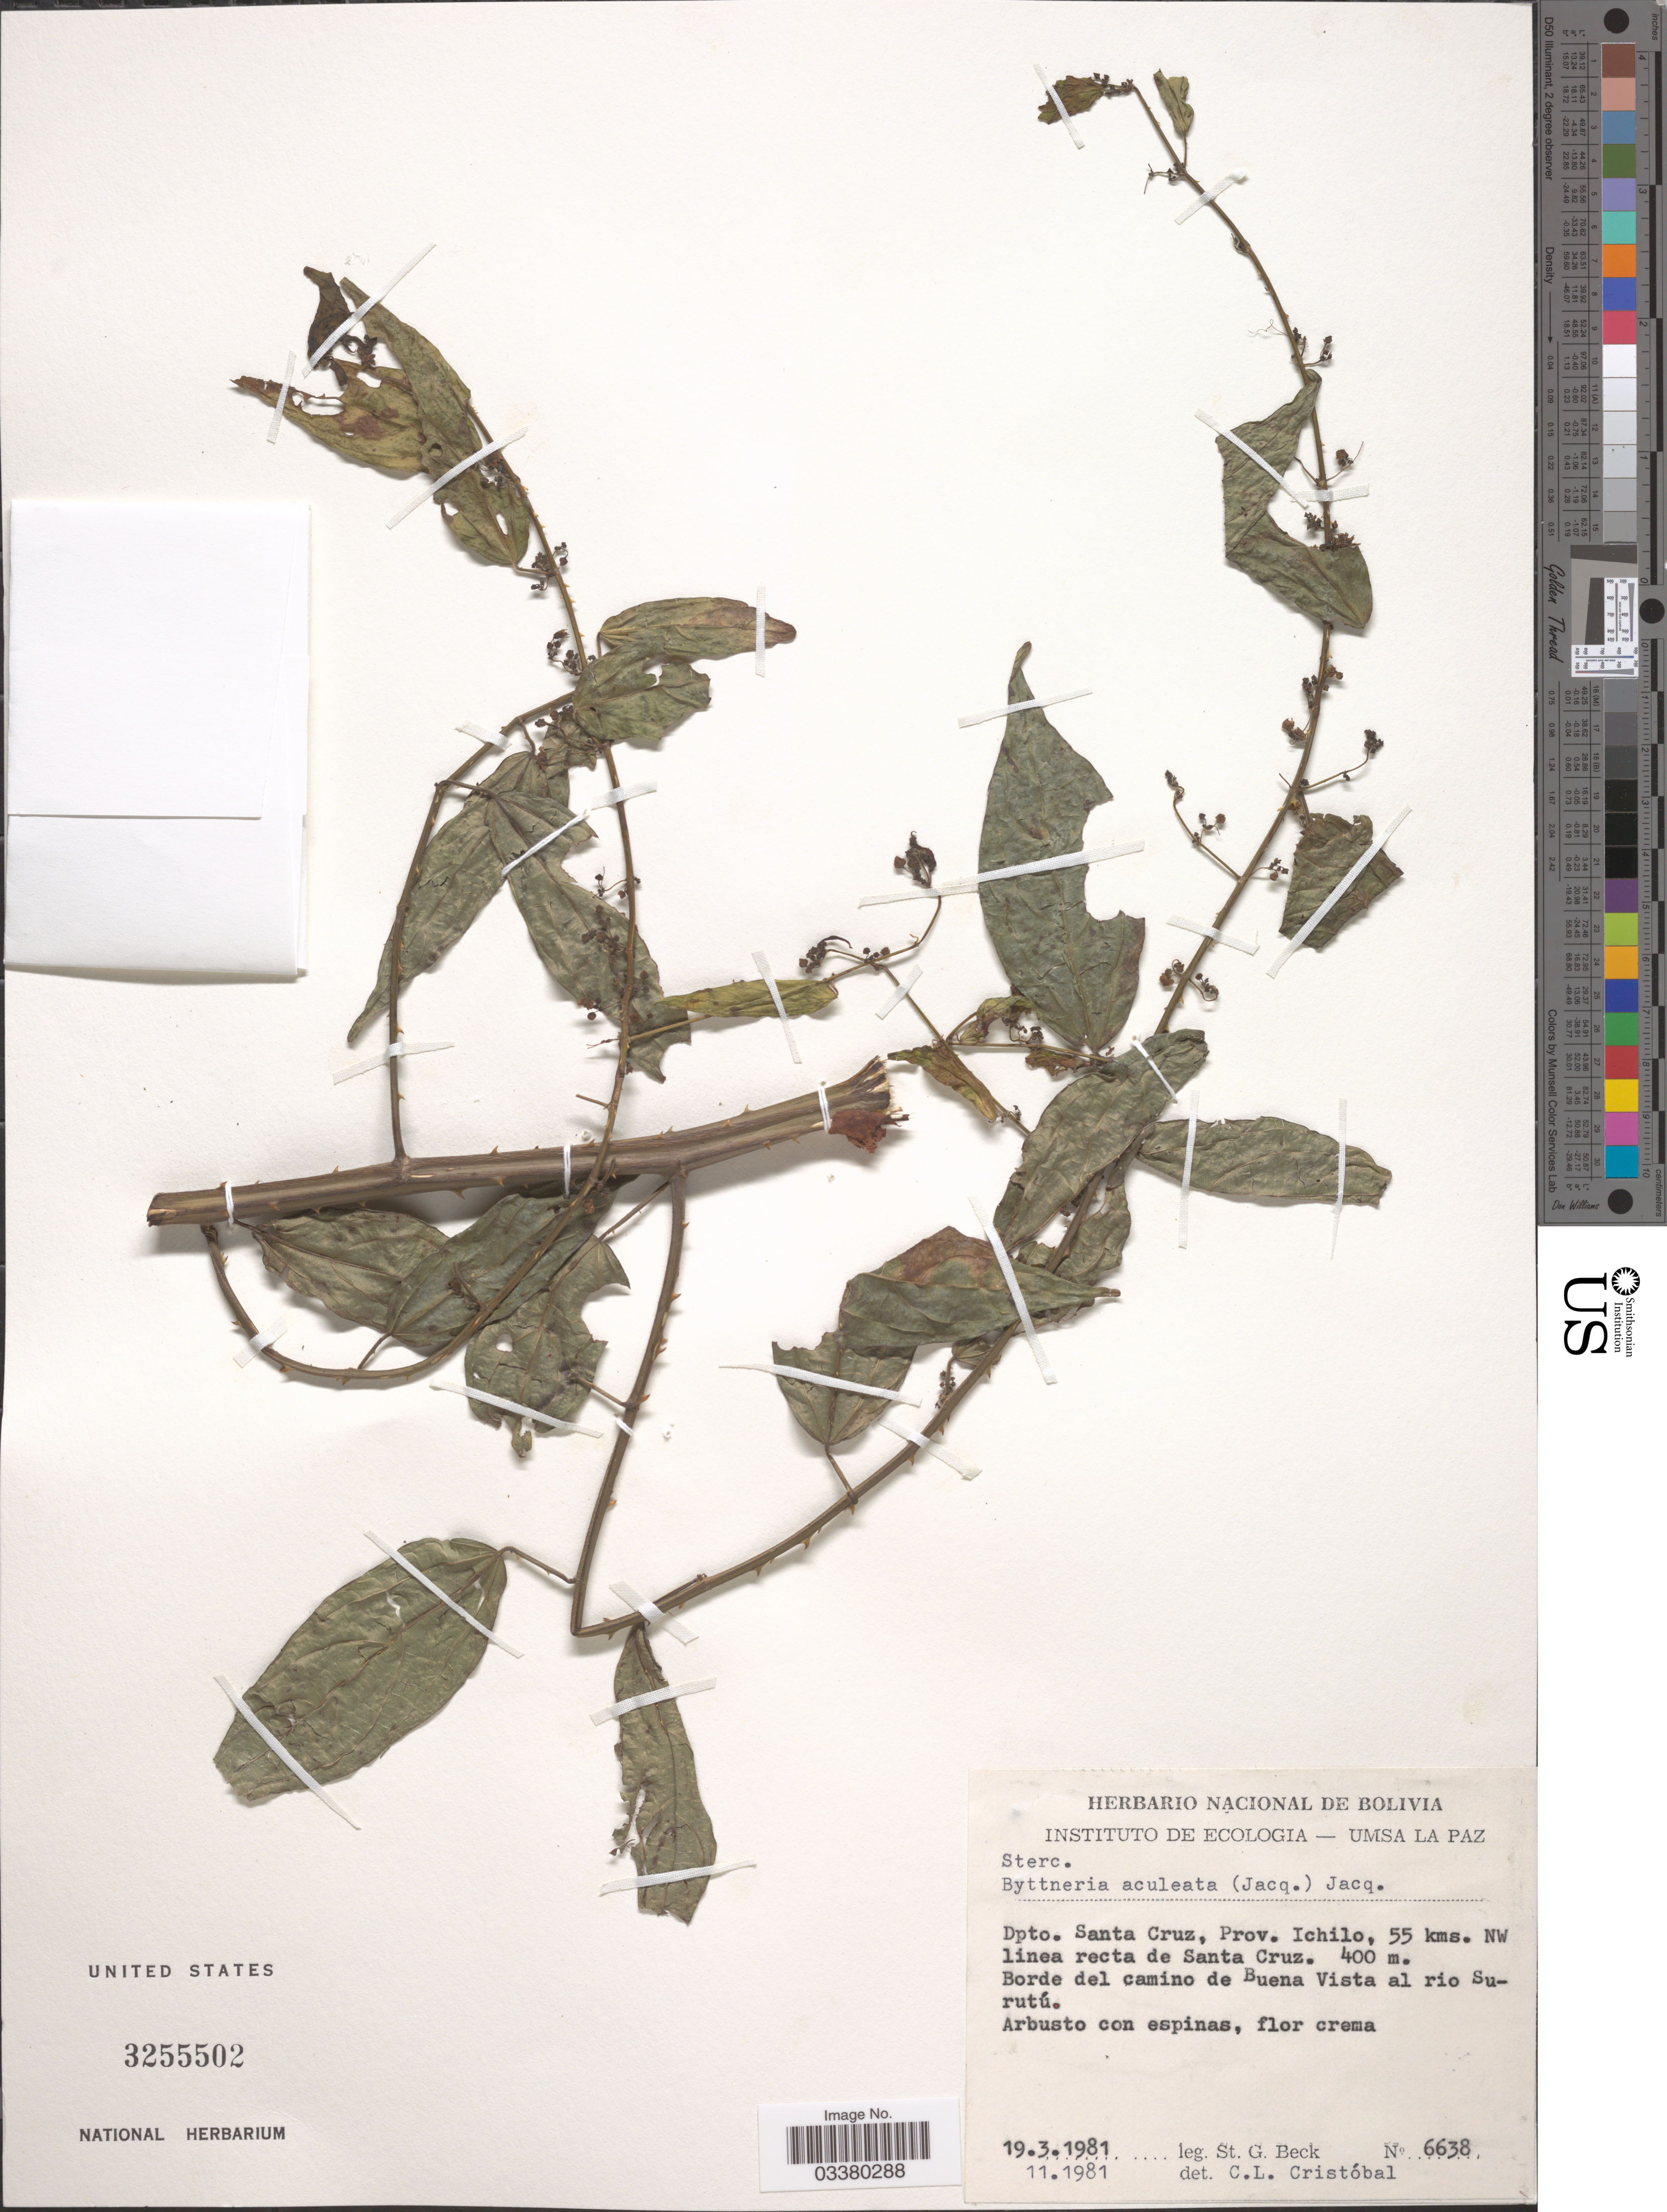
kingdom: Plantae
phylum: Tracheophyta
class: Magnoliopsida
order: Malvales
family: Malvaceae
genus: Byttneria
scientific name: Byttneria aculeata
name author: (Jacq.) Jacq.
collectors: S. G. Beck & C. L. Cristóbal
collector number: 6638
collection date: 1982-03-19/1983-11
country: Bolivia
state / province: Santa Cruz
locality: Dpto. Santa Cruz, Prov. Ichilo, 55 kms. NW linea recta de Santa Cruz. Borde del camino de Buena Vista al rio Surutú.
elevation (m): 400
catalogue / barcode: US 3255502